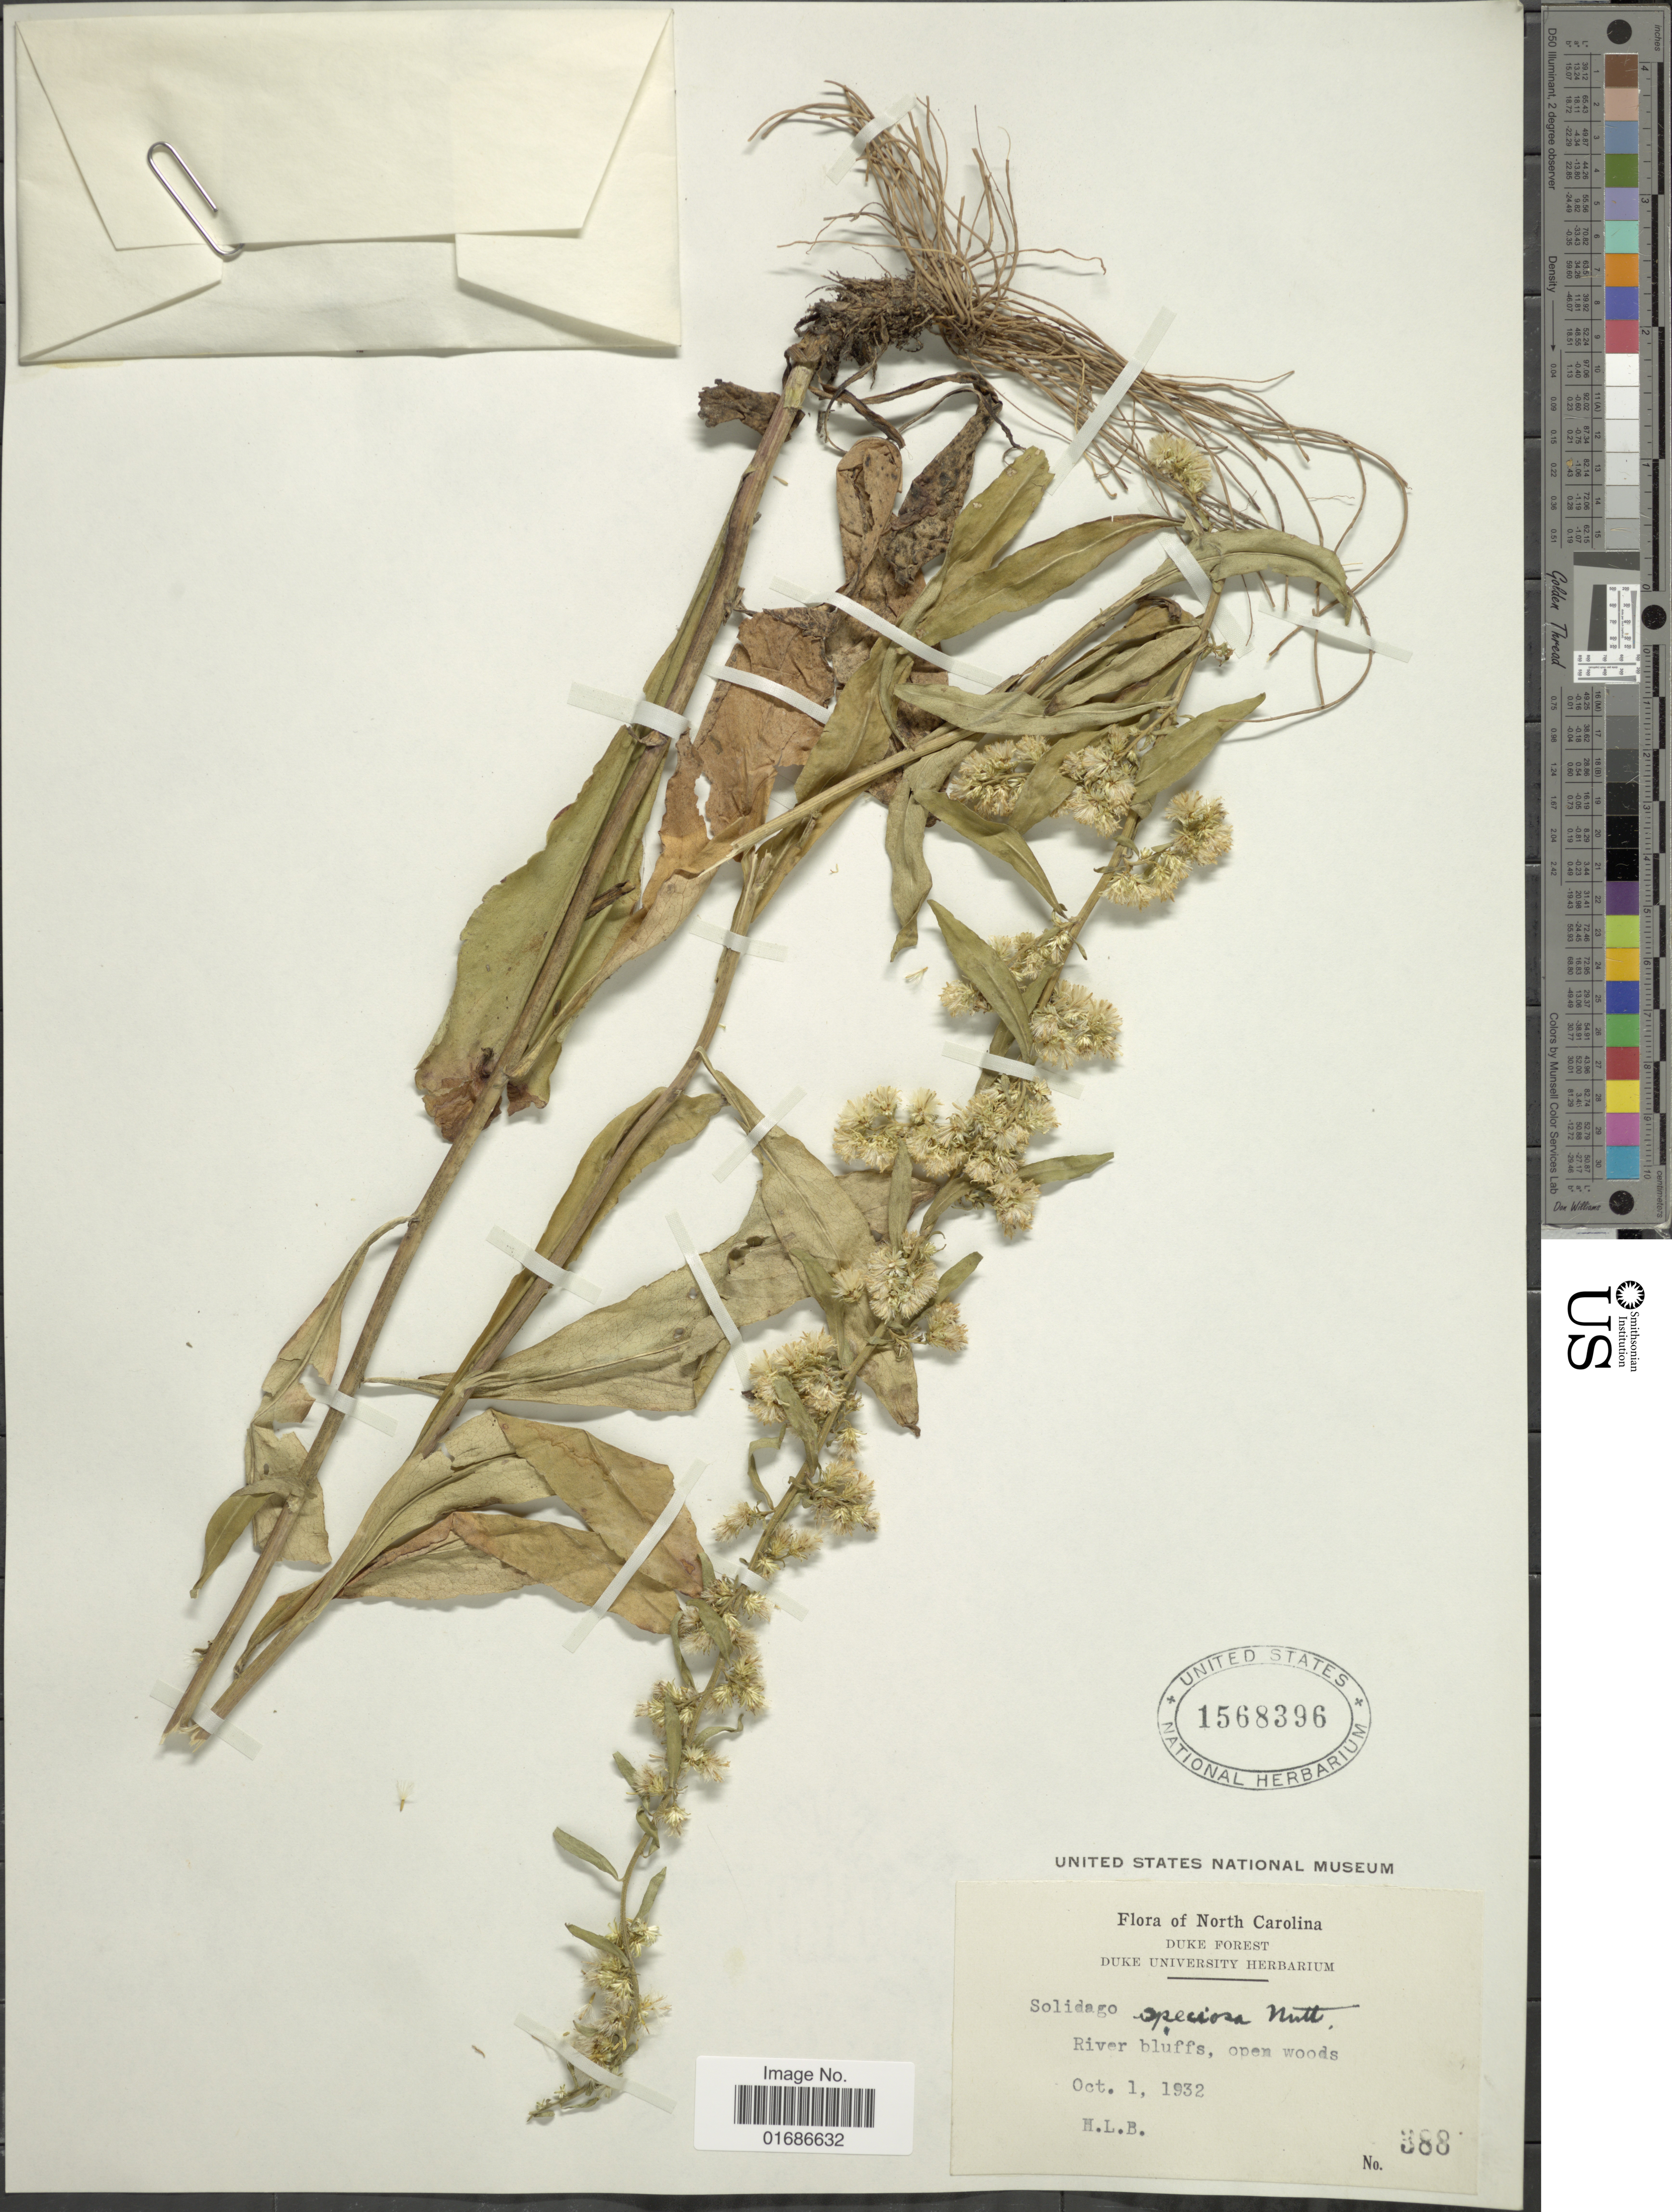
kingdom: Plantae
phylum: Tracheophyta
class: Magnoliopsida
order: Asterales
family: Asteraceae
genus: Solidago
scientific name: Solidago erecta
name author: Pursh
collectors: H. L. B.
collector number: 388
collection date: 1932-10-01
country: United States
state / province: North Carolina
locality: River bluffs, open woods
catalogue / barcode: US 1568396